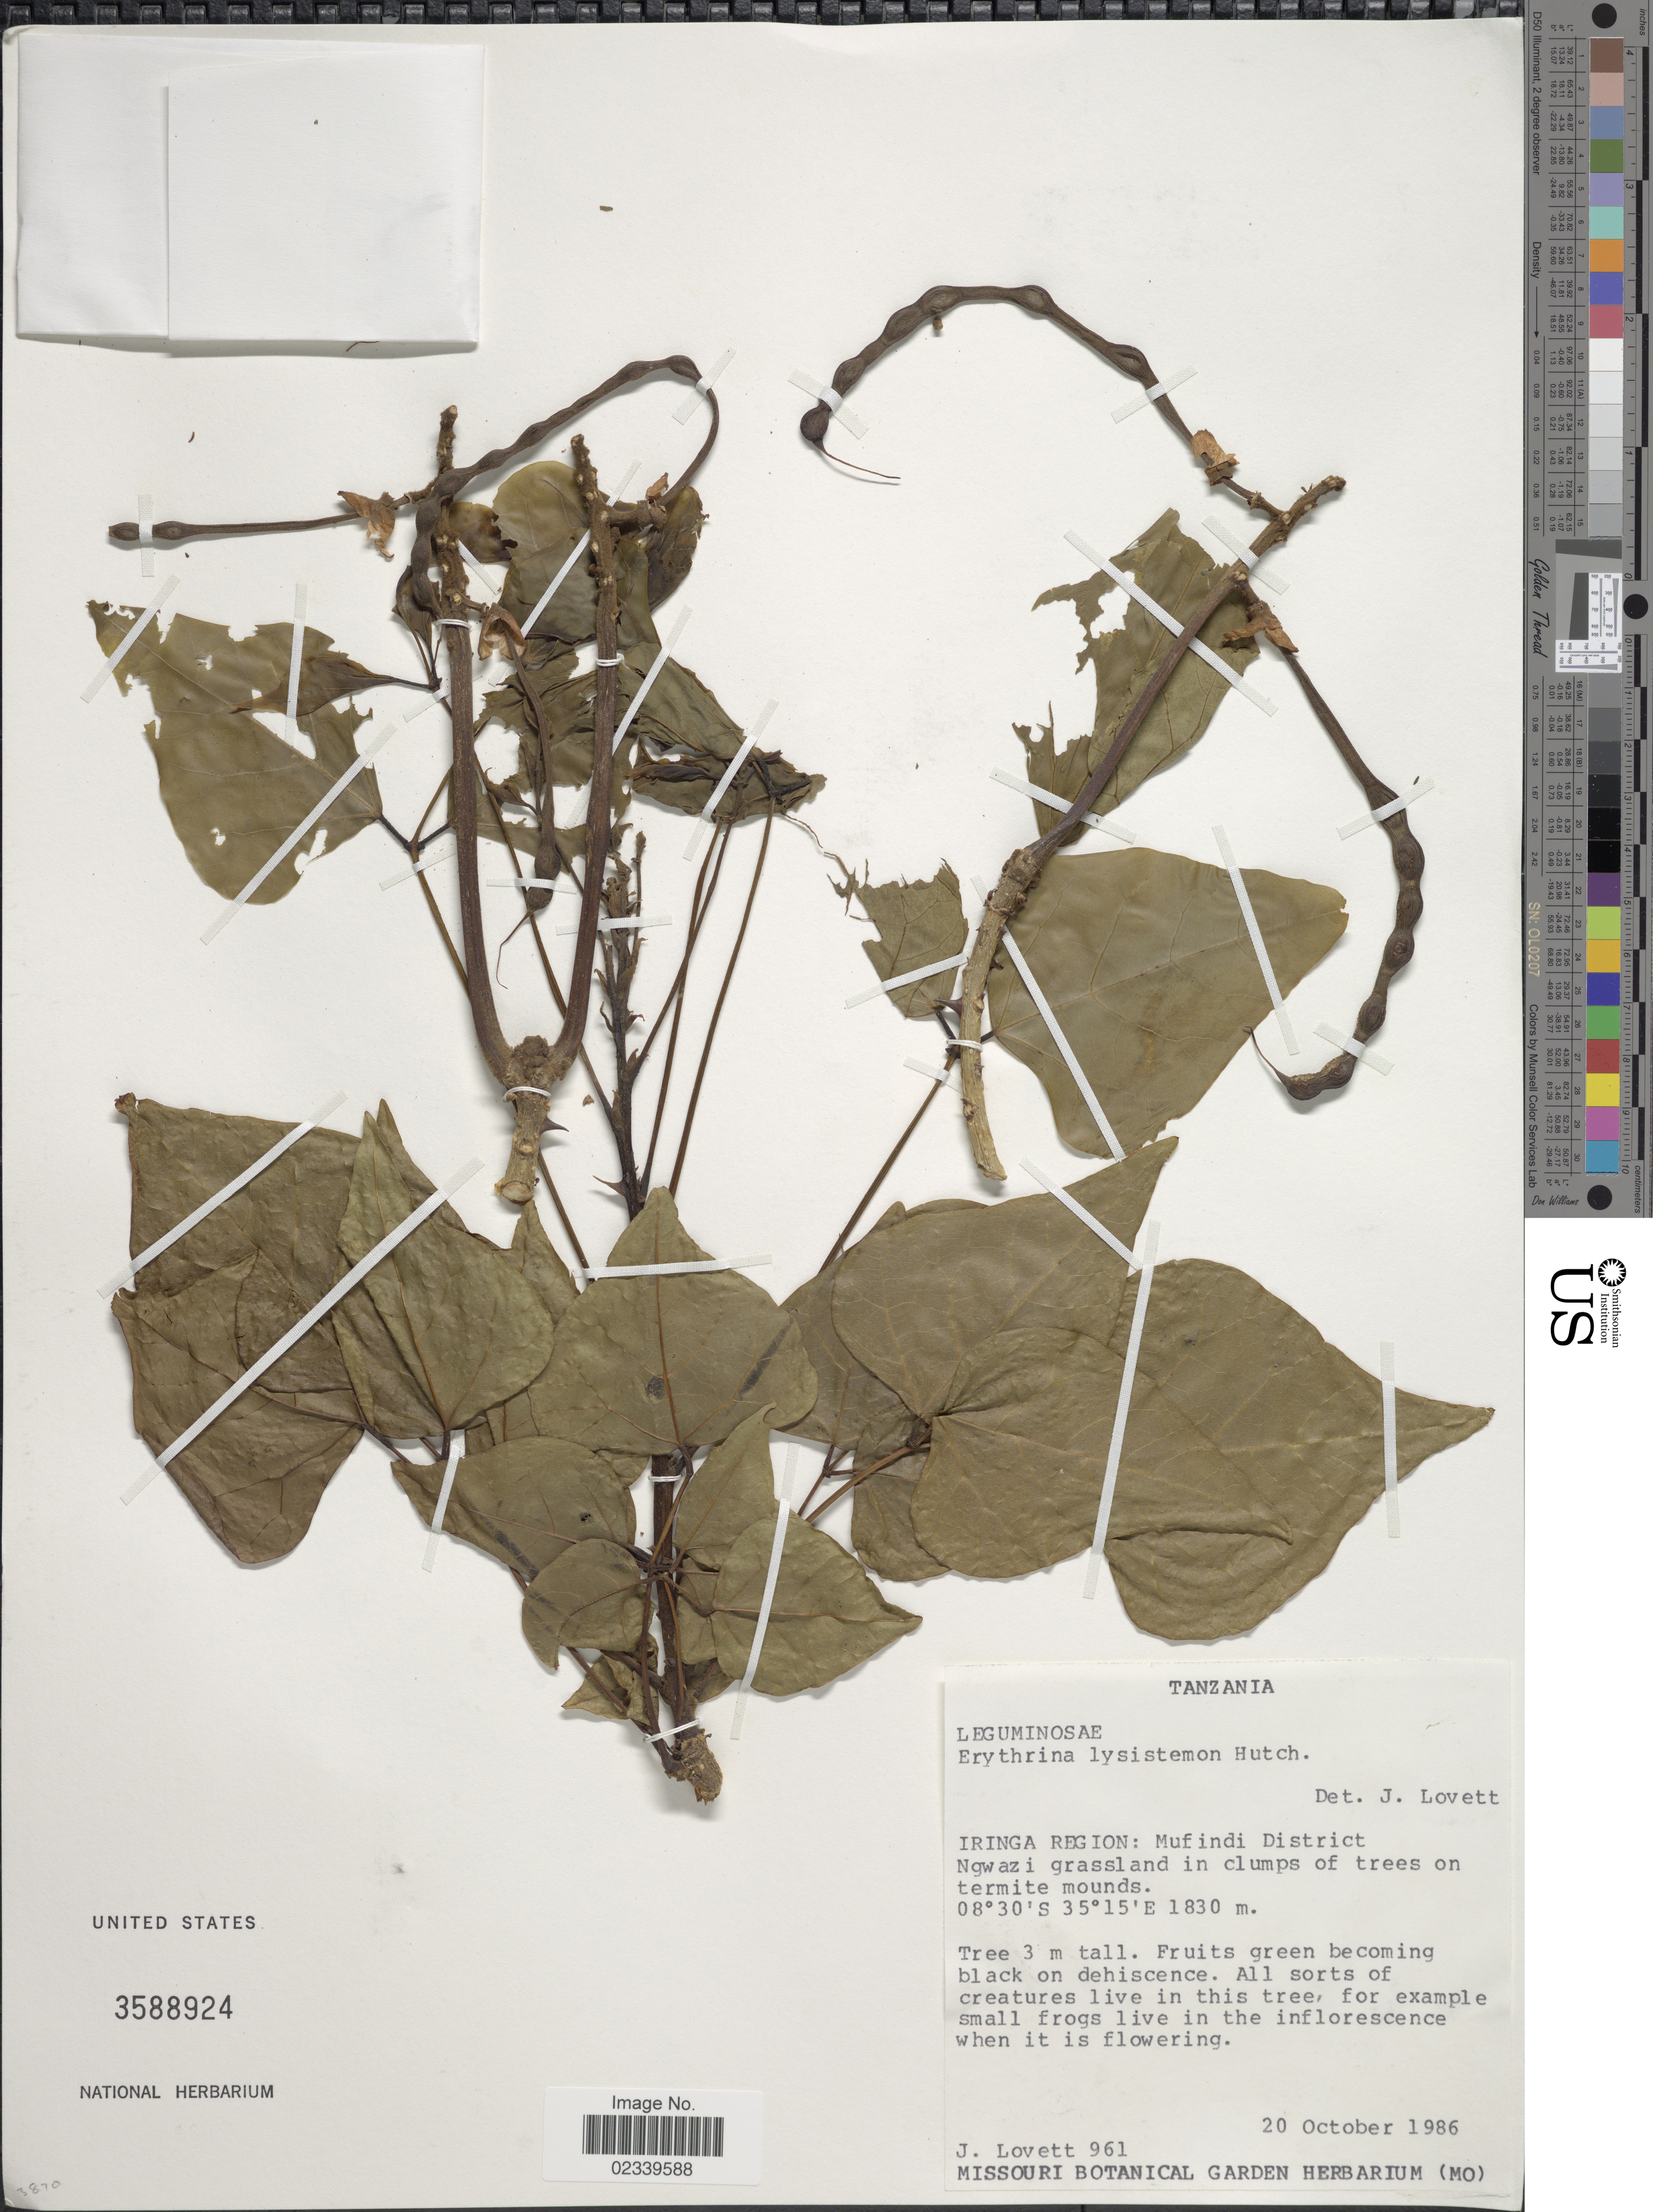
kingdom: Plantae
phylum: Tracheophyta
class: Magnoliopsida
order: Fabales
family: Fabaceae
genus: Erythrina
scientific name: Erythrina lysistemon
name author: Hutch.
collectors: J. Lovett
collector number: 961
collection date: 1986-10-20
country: Tanzania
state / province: Iringa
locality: Iringa Region: Mufindi District, Ngwazi grassland in clumps of tres on termite mounds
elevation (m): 1830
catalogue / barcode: US 3588924